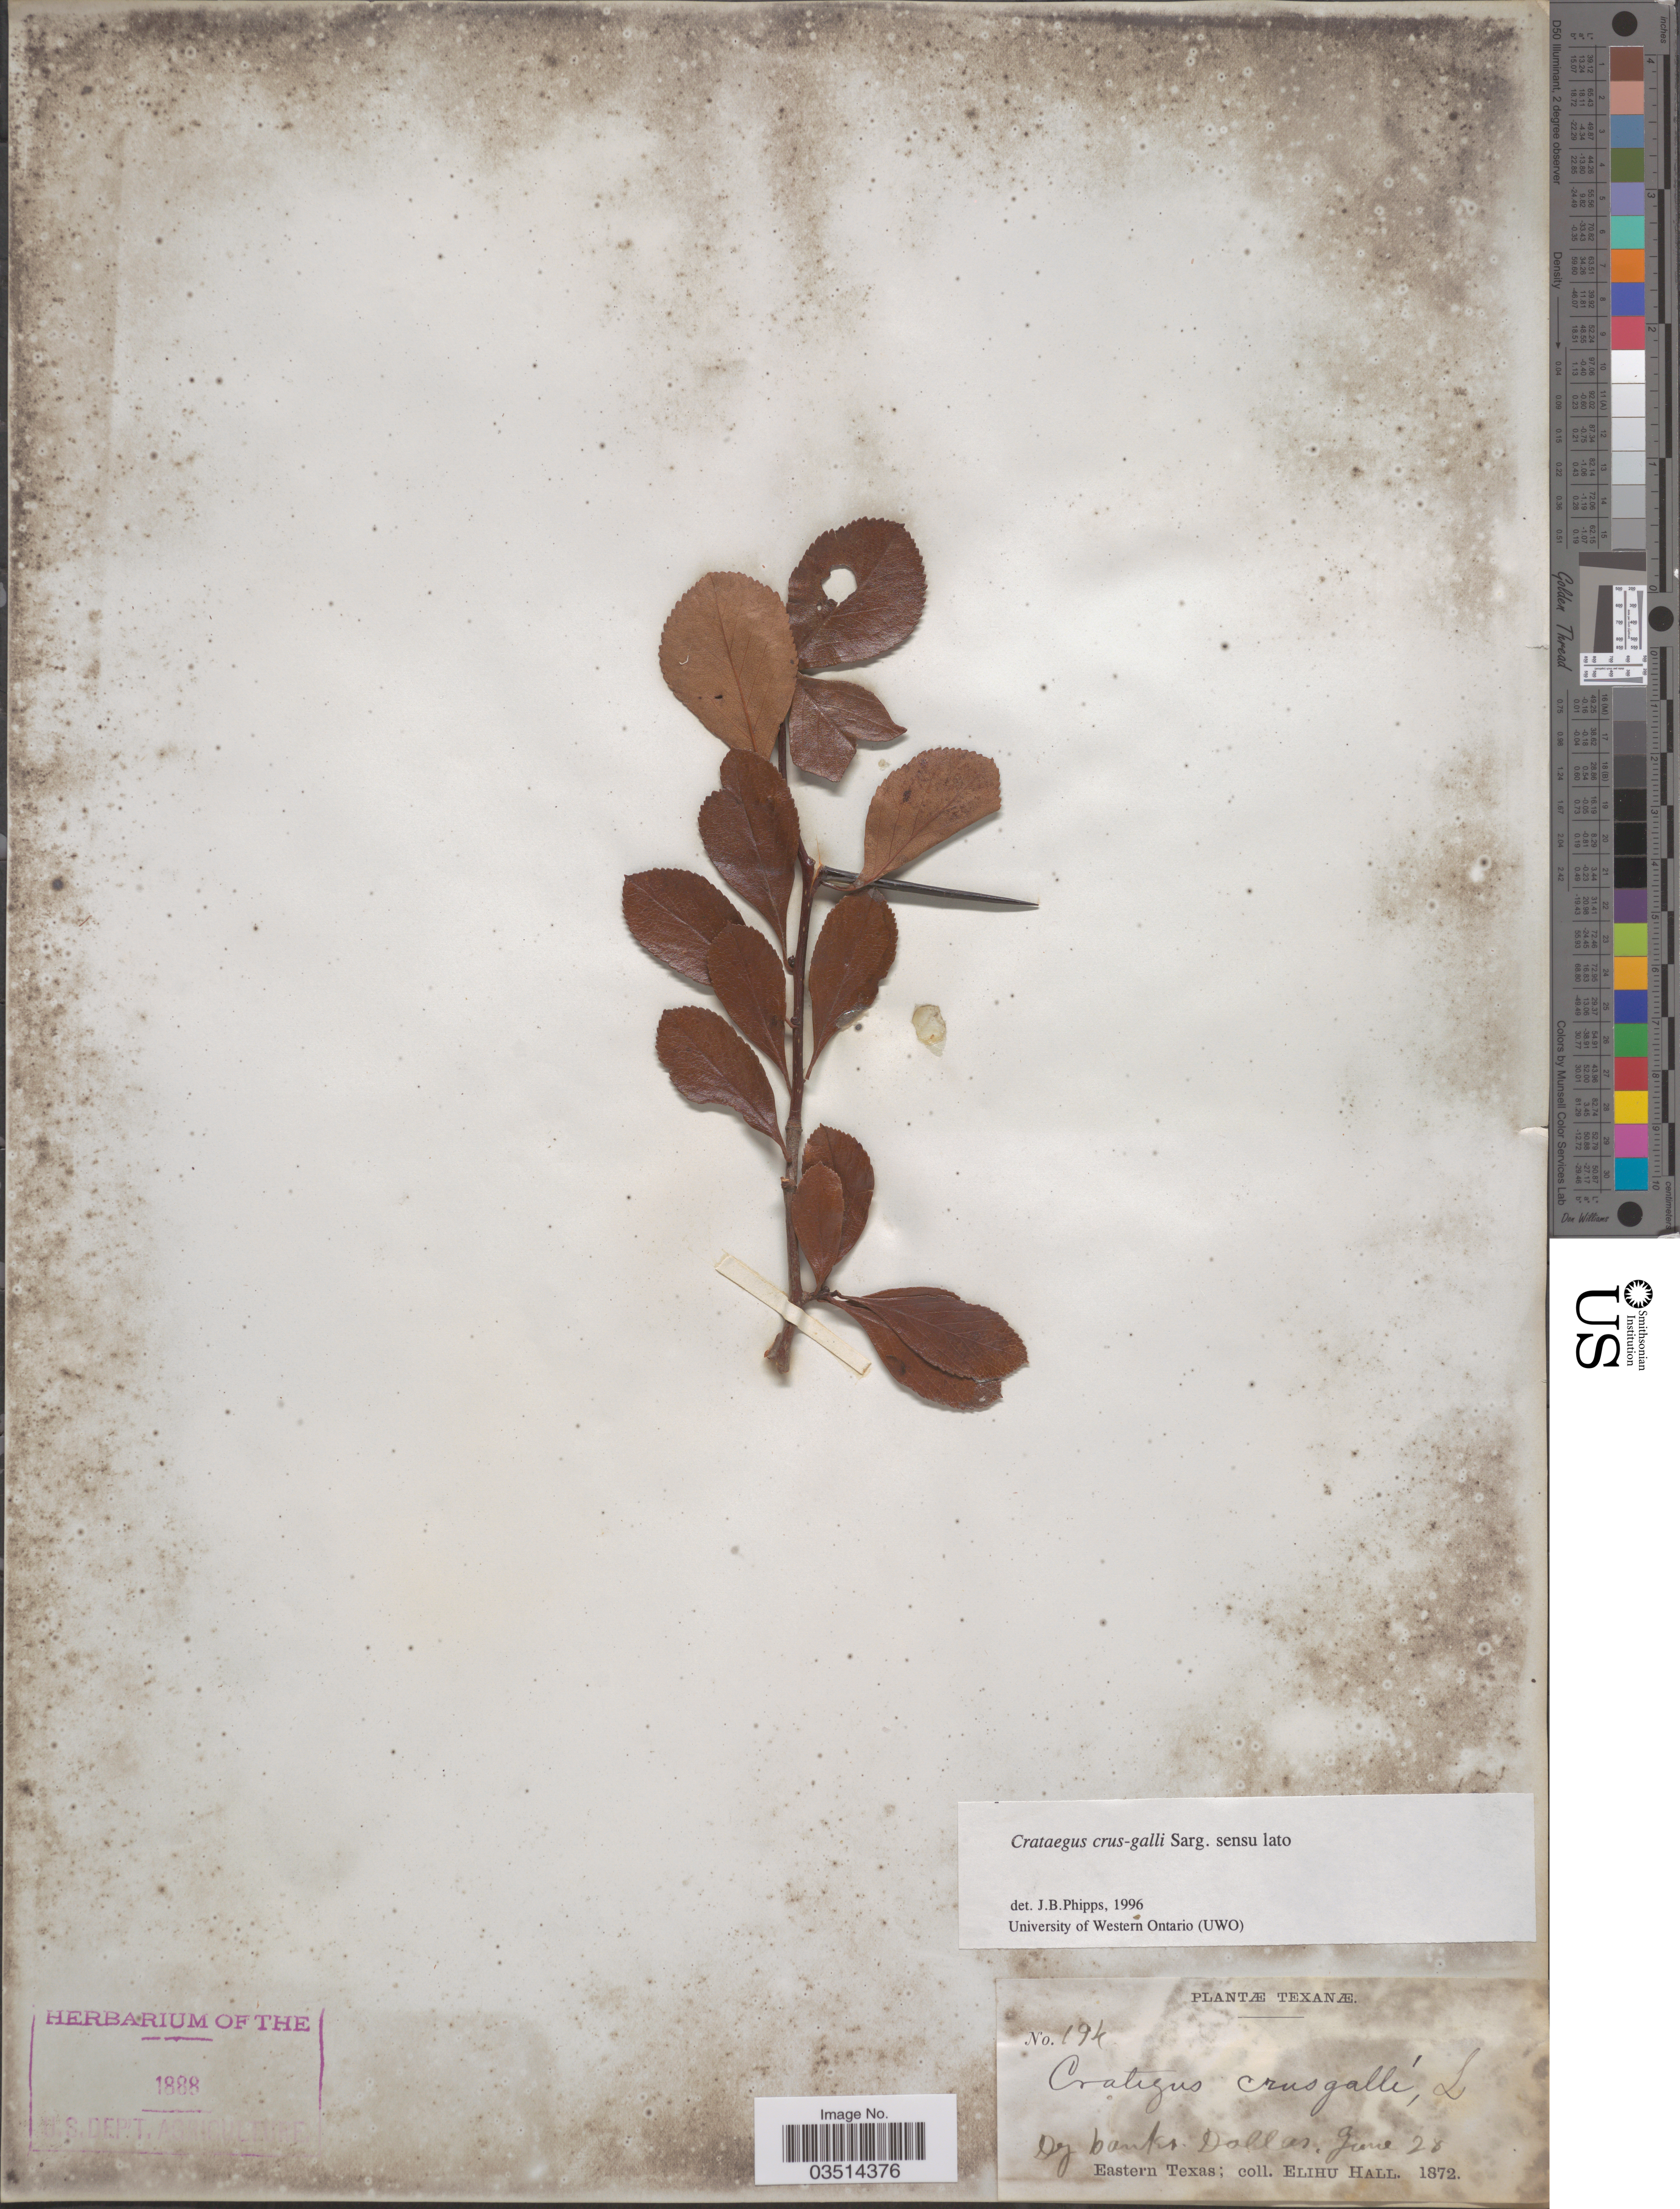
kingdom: Plantae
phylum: Tracheophyta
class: Magnoliopsida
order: Rosales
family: Rosaceae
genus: Crataegus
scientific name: Crataegus crus-galli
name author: L.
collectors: E. Hall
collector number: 194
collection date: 1872-06-28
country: United States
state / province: Texas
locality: Dry banks Dallas.